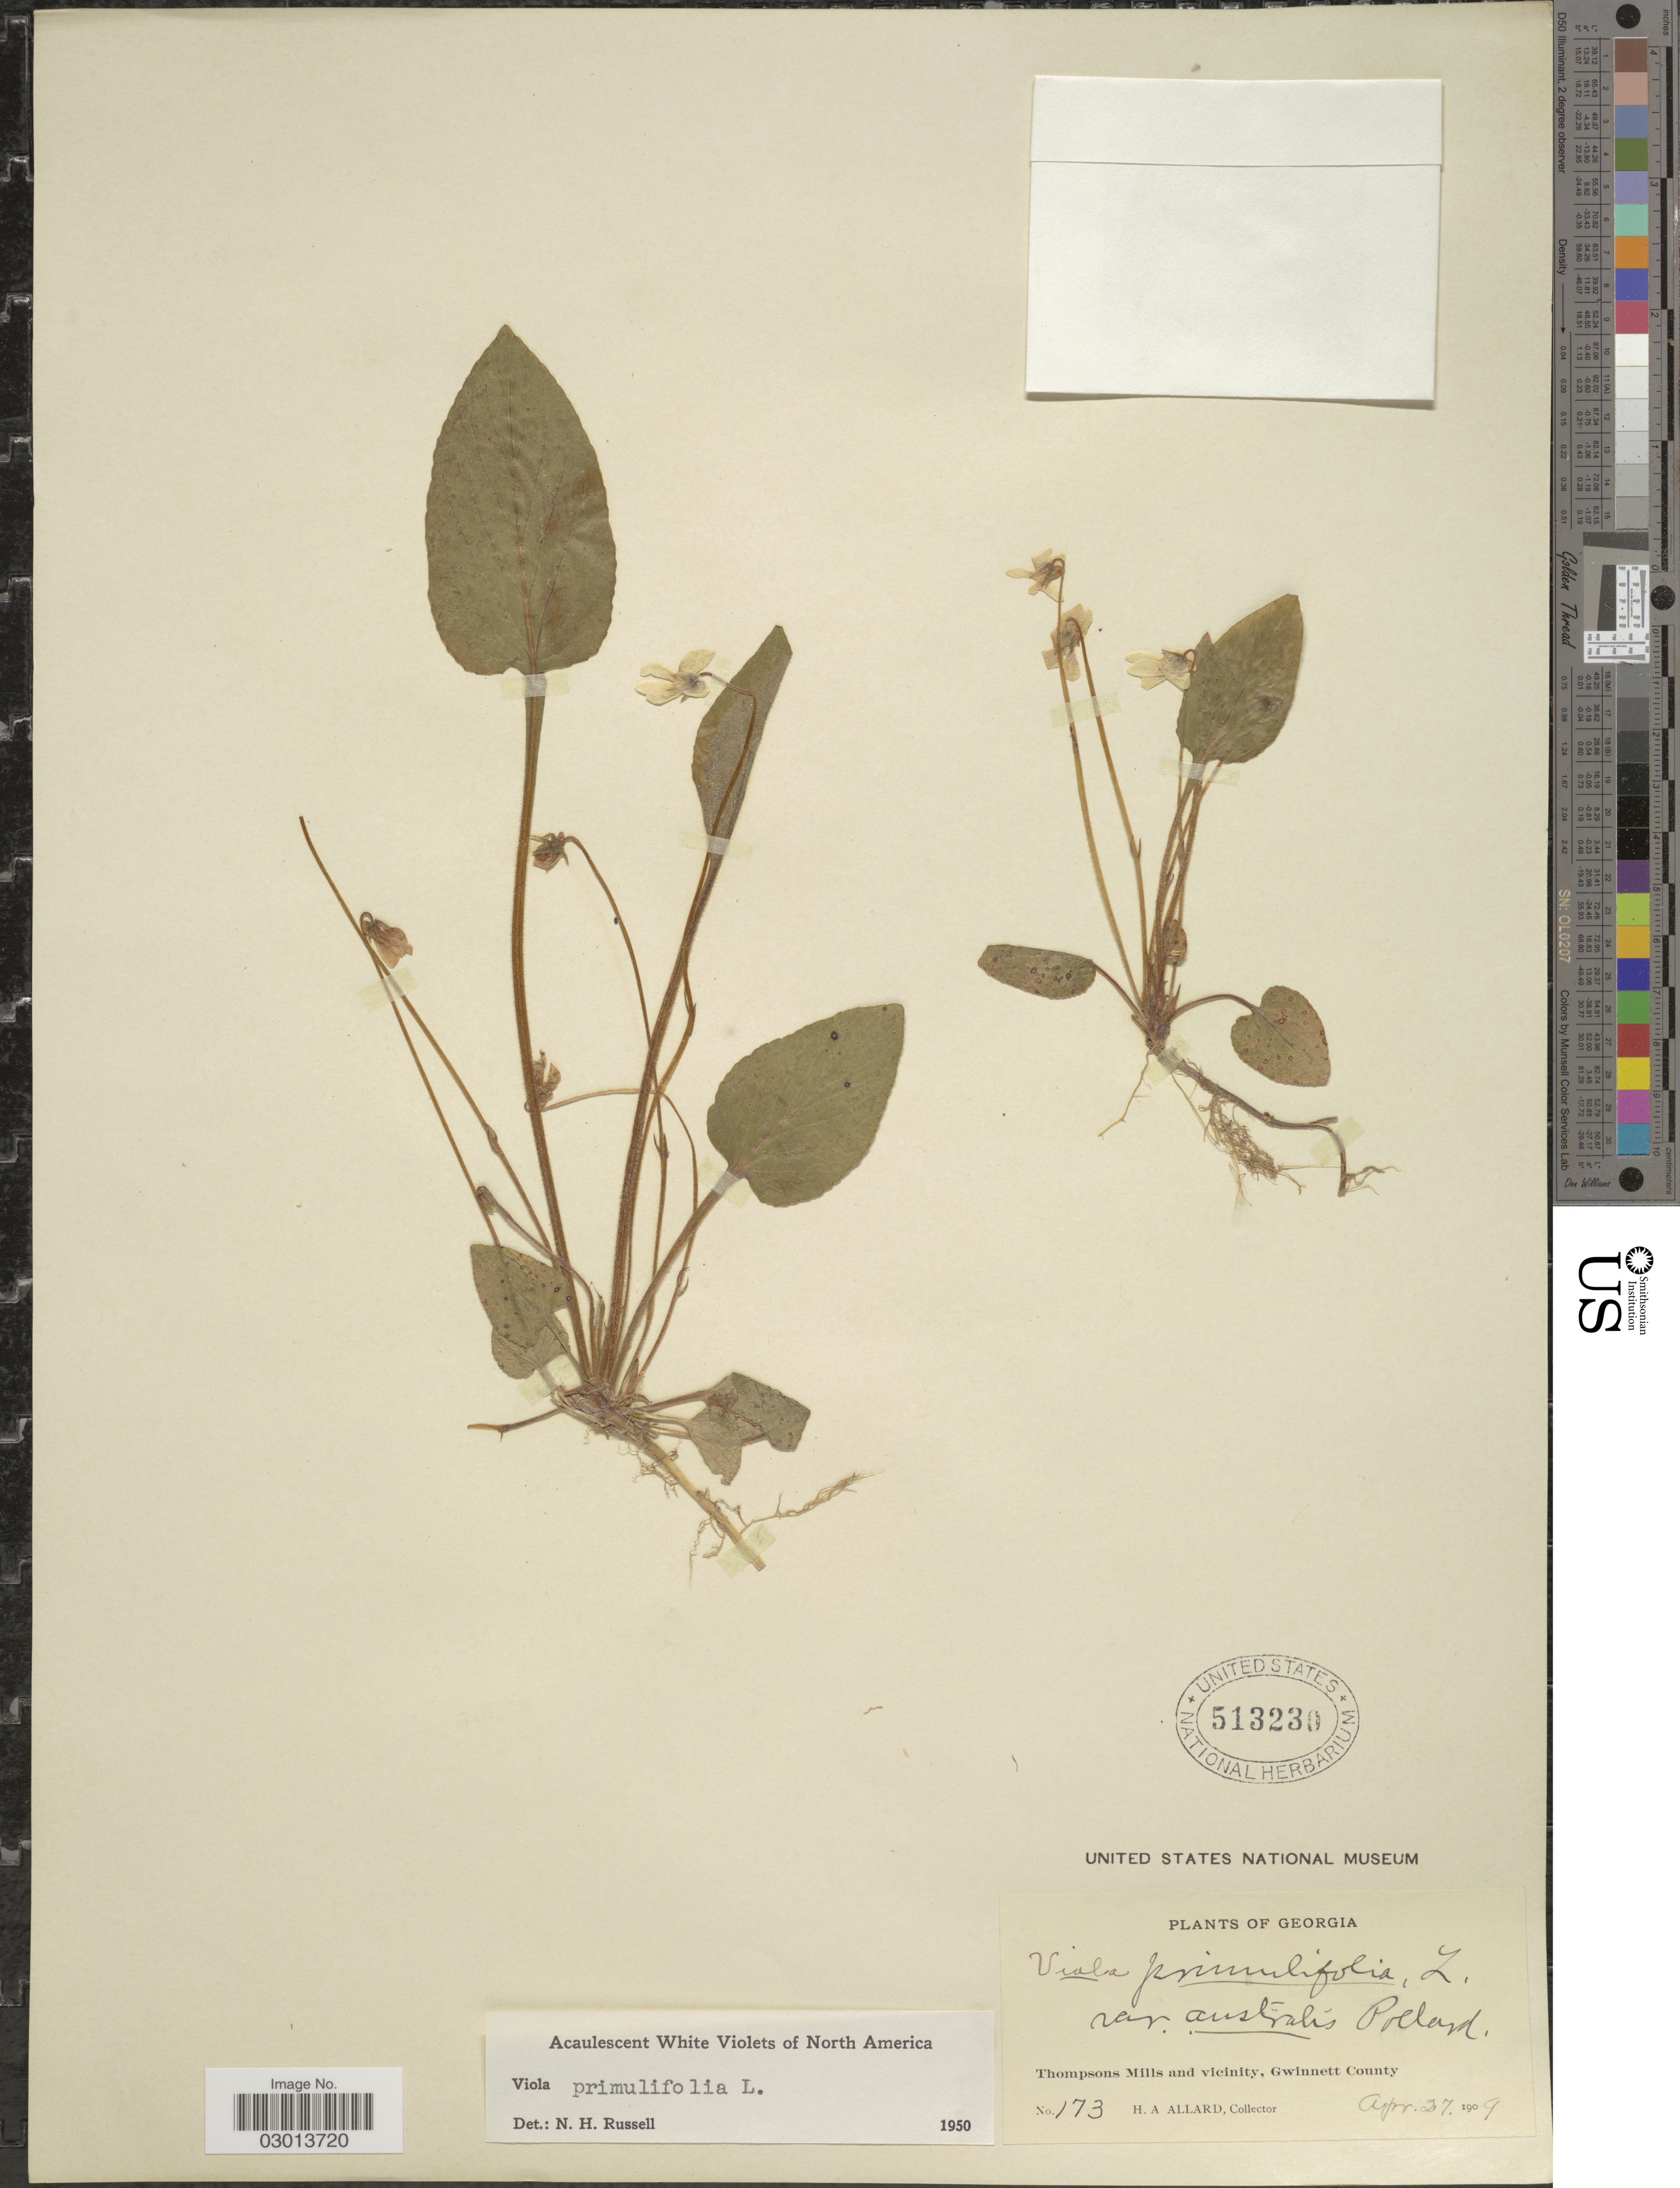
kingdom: Plantae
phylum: Tracheophyta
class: Magnoliopsida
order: Malpighiales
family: Violaceae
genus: Viola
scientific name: Viola primulifolia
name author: L.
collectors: H. A. Allard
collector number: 173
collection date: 1909-04-27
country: United States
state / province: Georgia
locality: Thompsons Mills and vicinity, Gwinnett County.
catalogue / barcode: US 513230